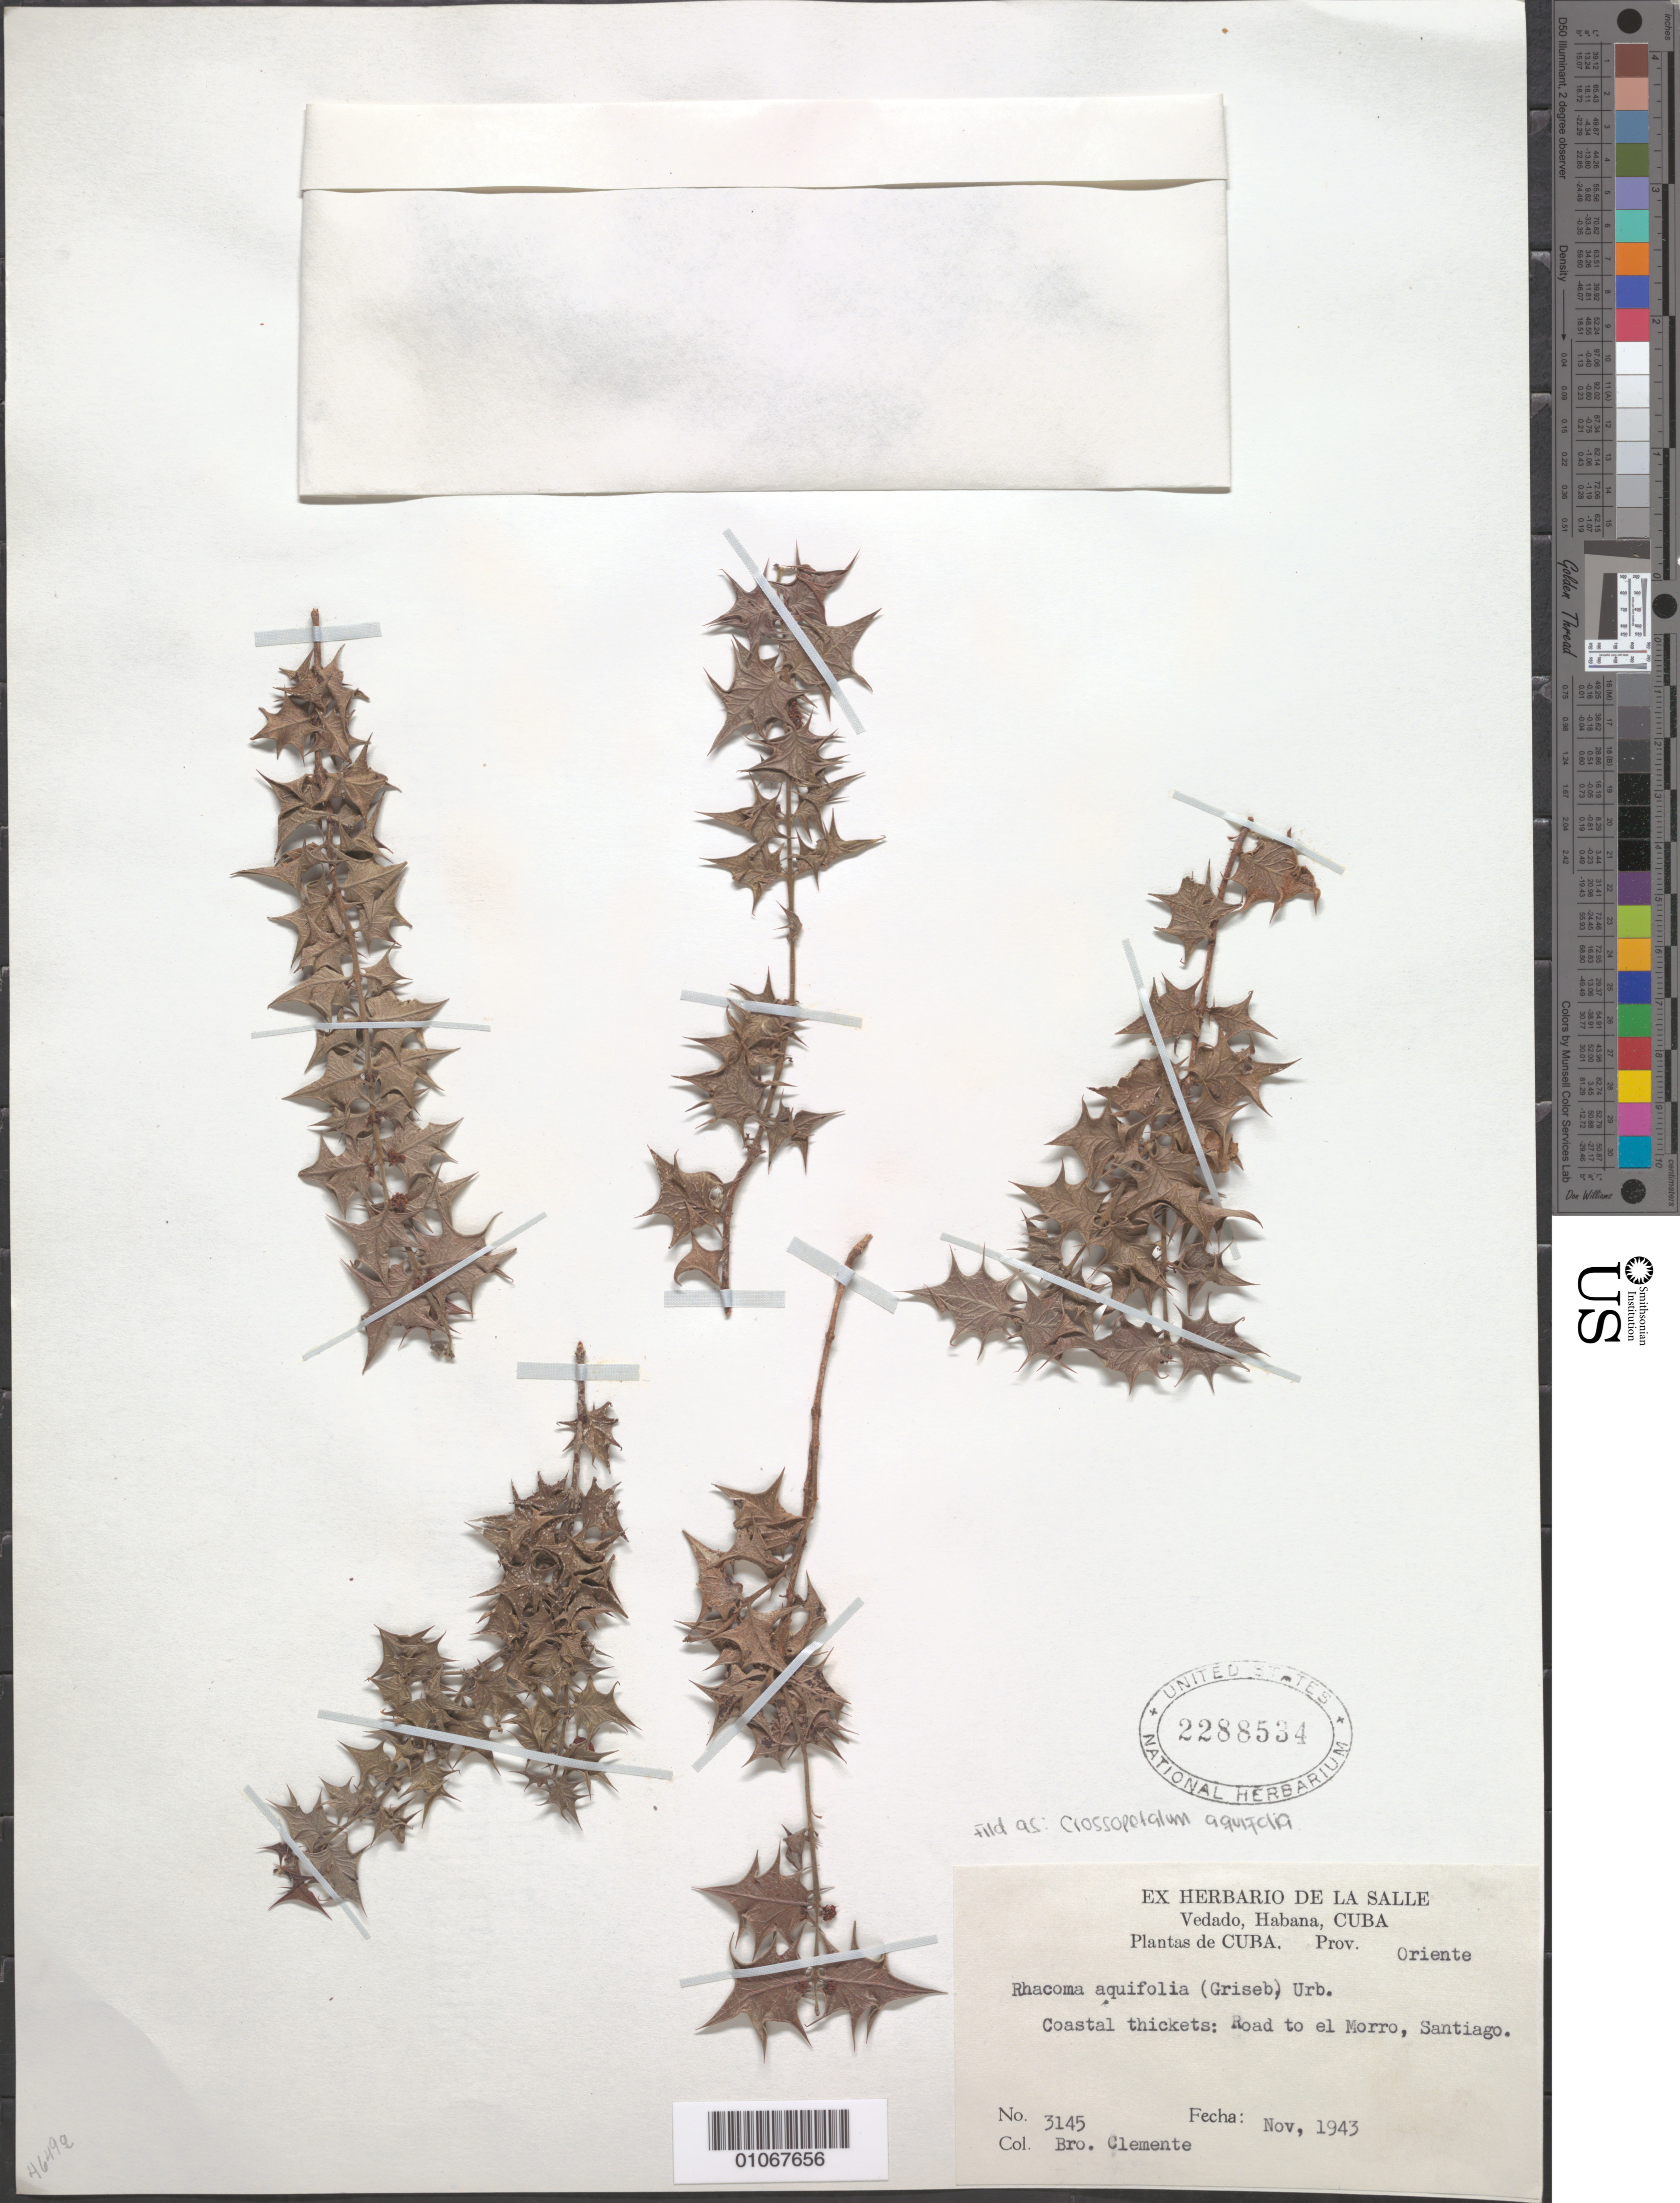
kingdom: Plantae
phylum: Tracheophyta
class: Magnoliopsida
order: Celastrales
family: Celastraceae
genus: Crossopetalum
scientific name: Crossopetalum aquifolium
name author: (Griseb.) Hitchc.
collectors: Bro. Clemente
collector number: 3145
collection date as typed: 01 Nov 1943 to 31 Nov 1943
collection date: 1943-11-01/1943-11-30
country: Cuba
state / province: Santiago de Cuba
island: Cuba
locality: Coastal thickets: Road to el Morro, Santiago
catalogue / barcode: US 2288534